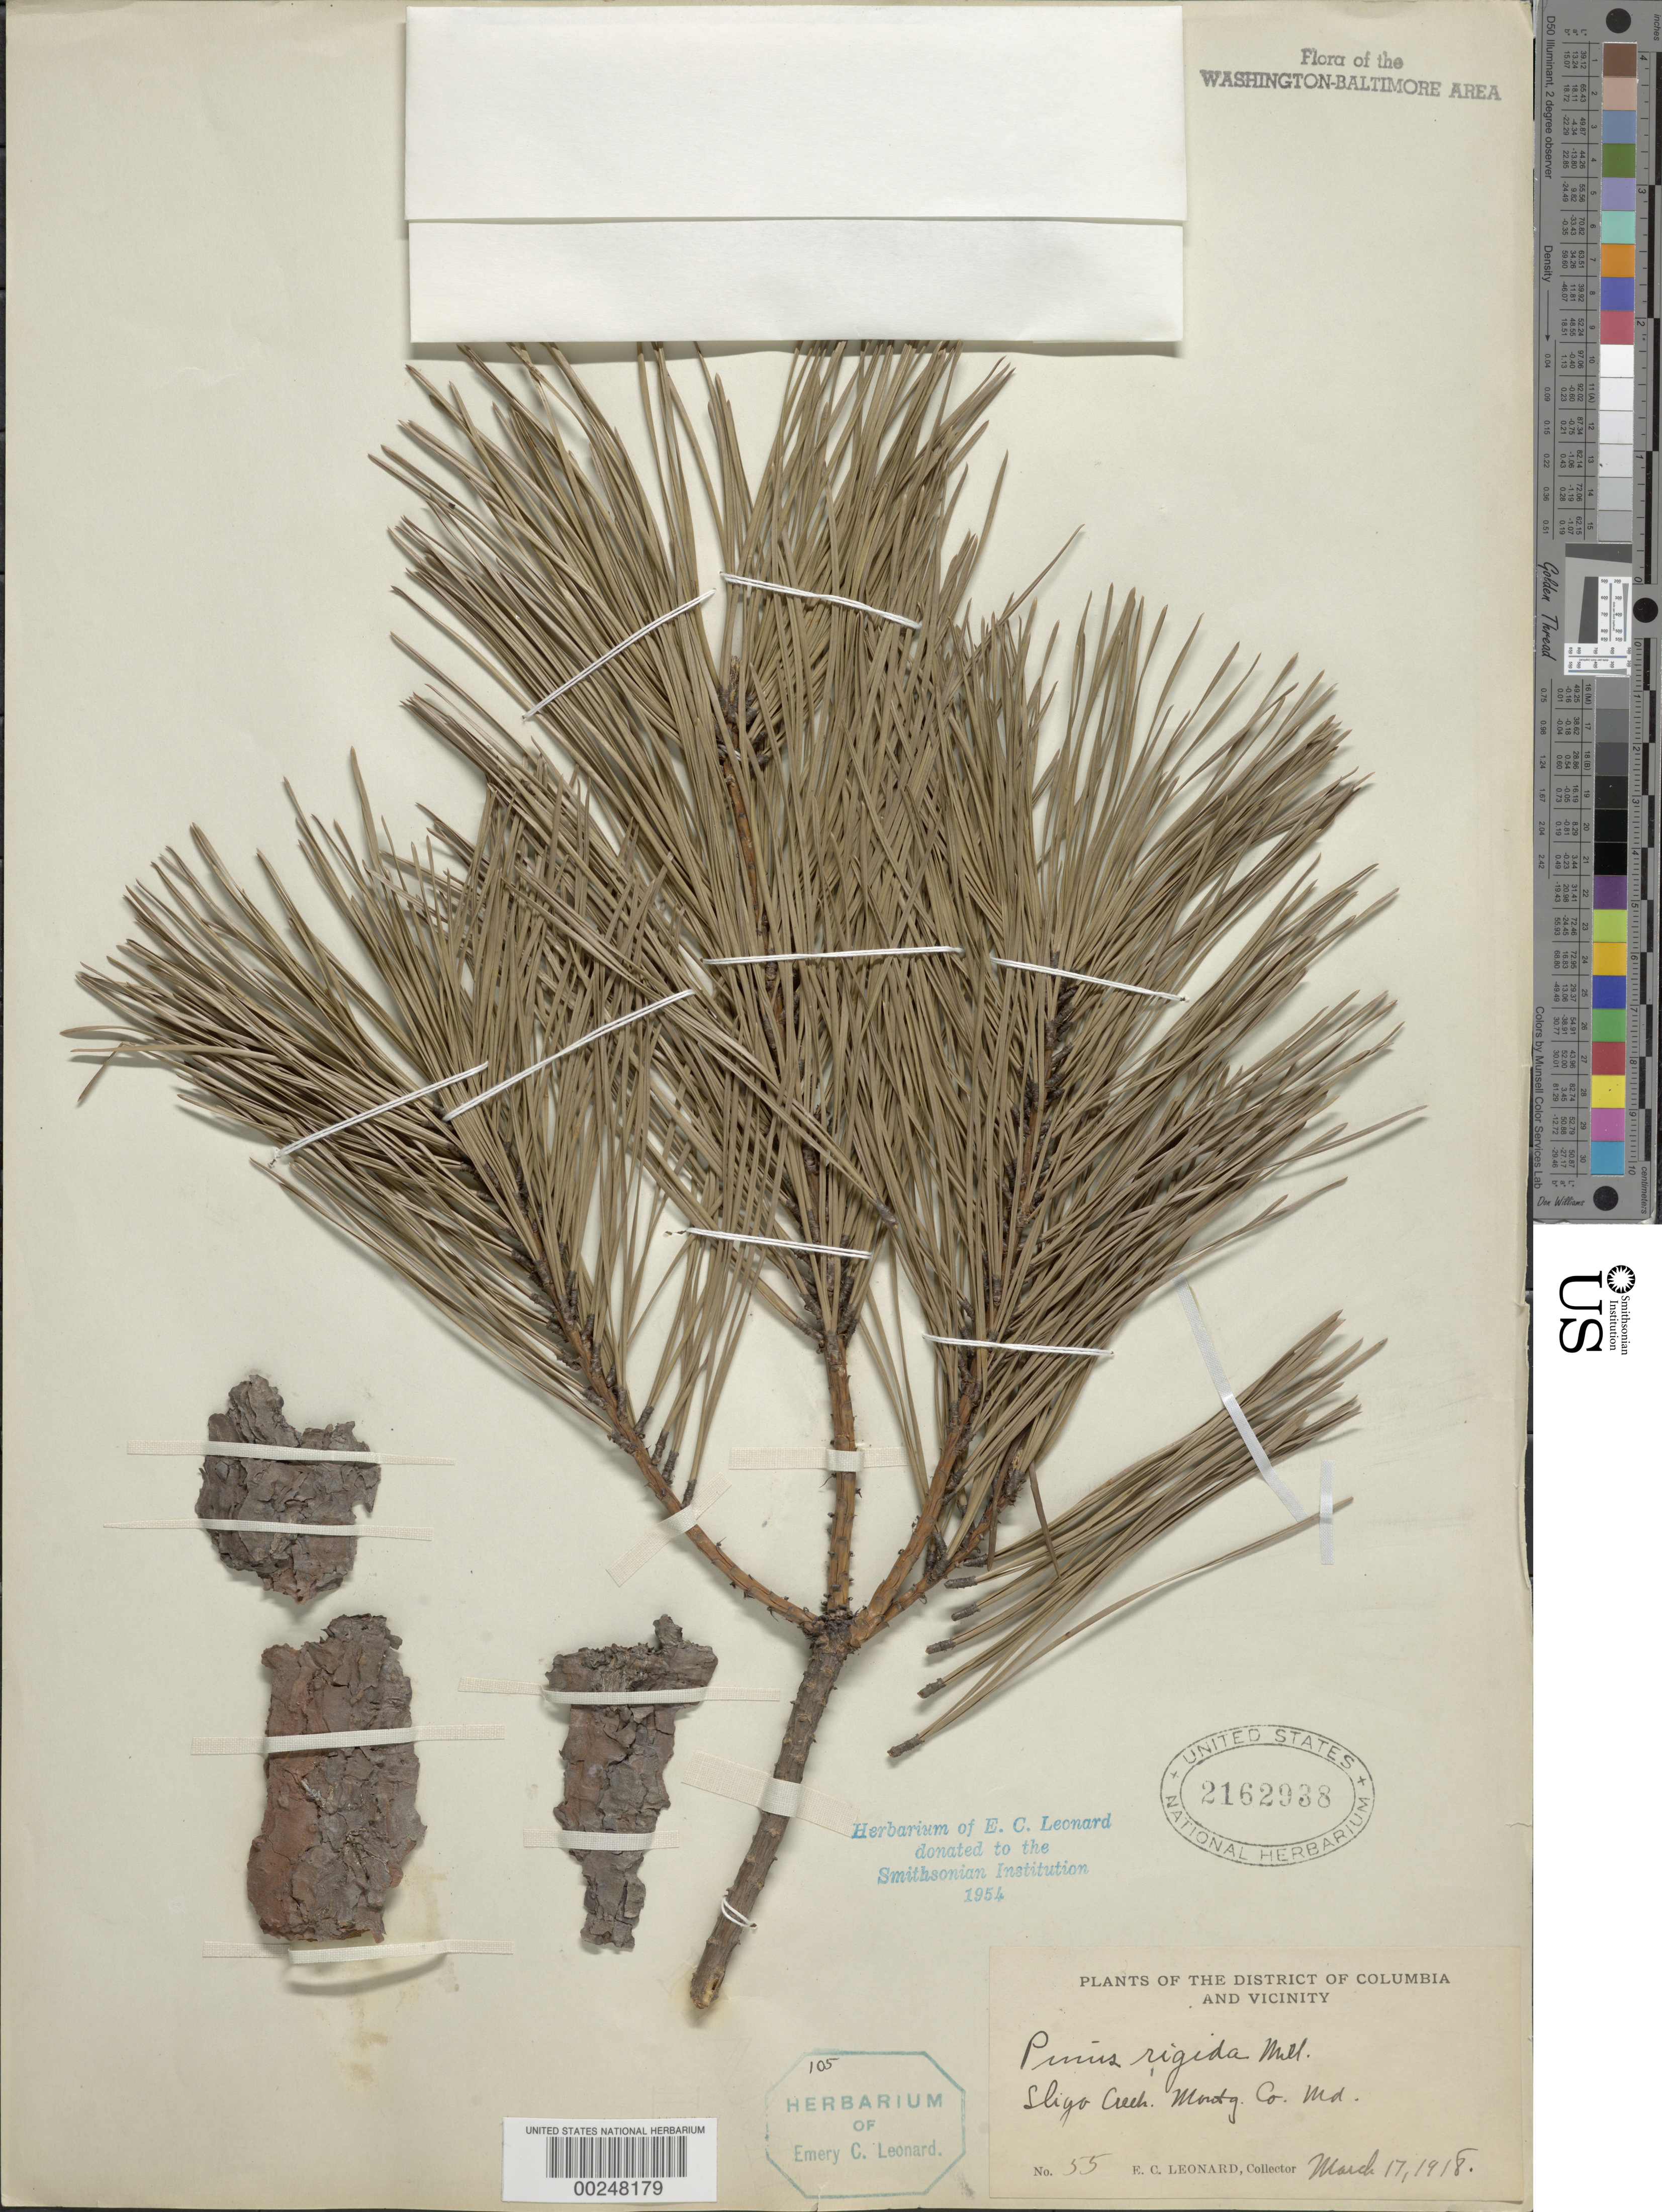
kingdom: Plantae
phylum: Tracheophyta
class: Pinopsida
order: Pinales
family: Pinaceae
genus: Pinus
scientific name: Pinus rigida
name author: Mill.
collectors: E. C. Leonard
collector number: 55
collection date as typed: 17 Mar 1918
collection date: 1918-03-17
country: United States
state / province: Maryland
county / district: Montgomery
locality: Sligo Creek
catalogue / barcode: US 2162938